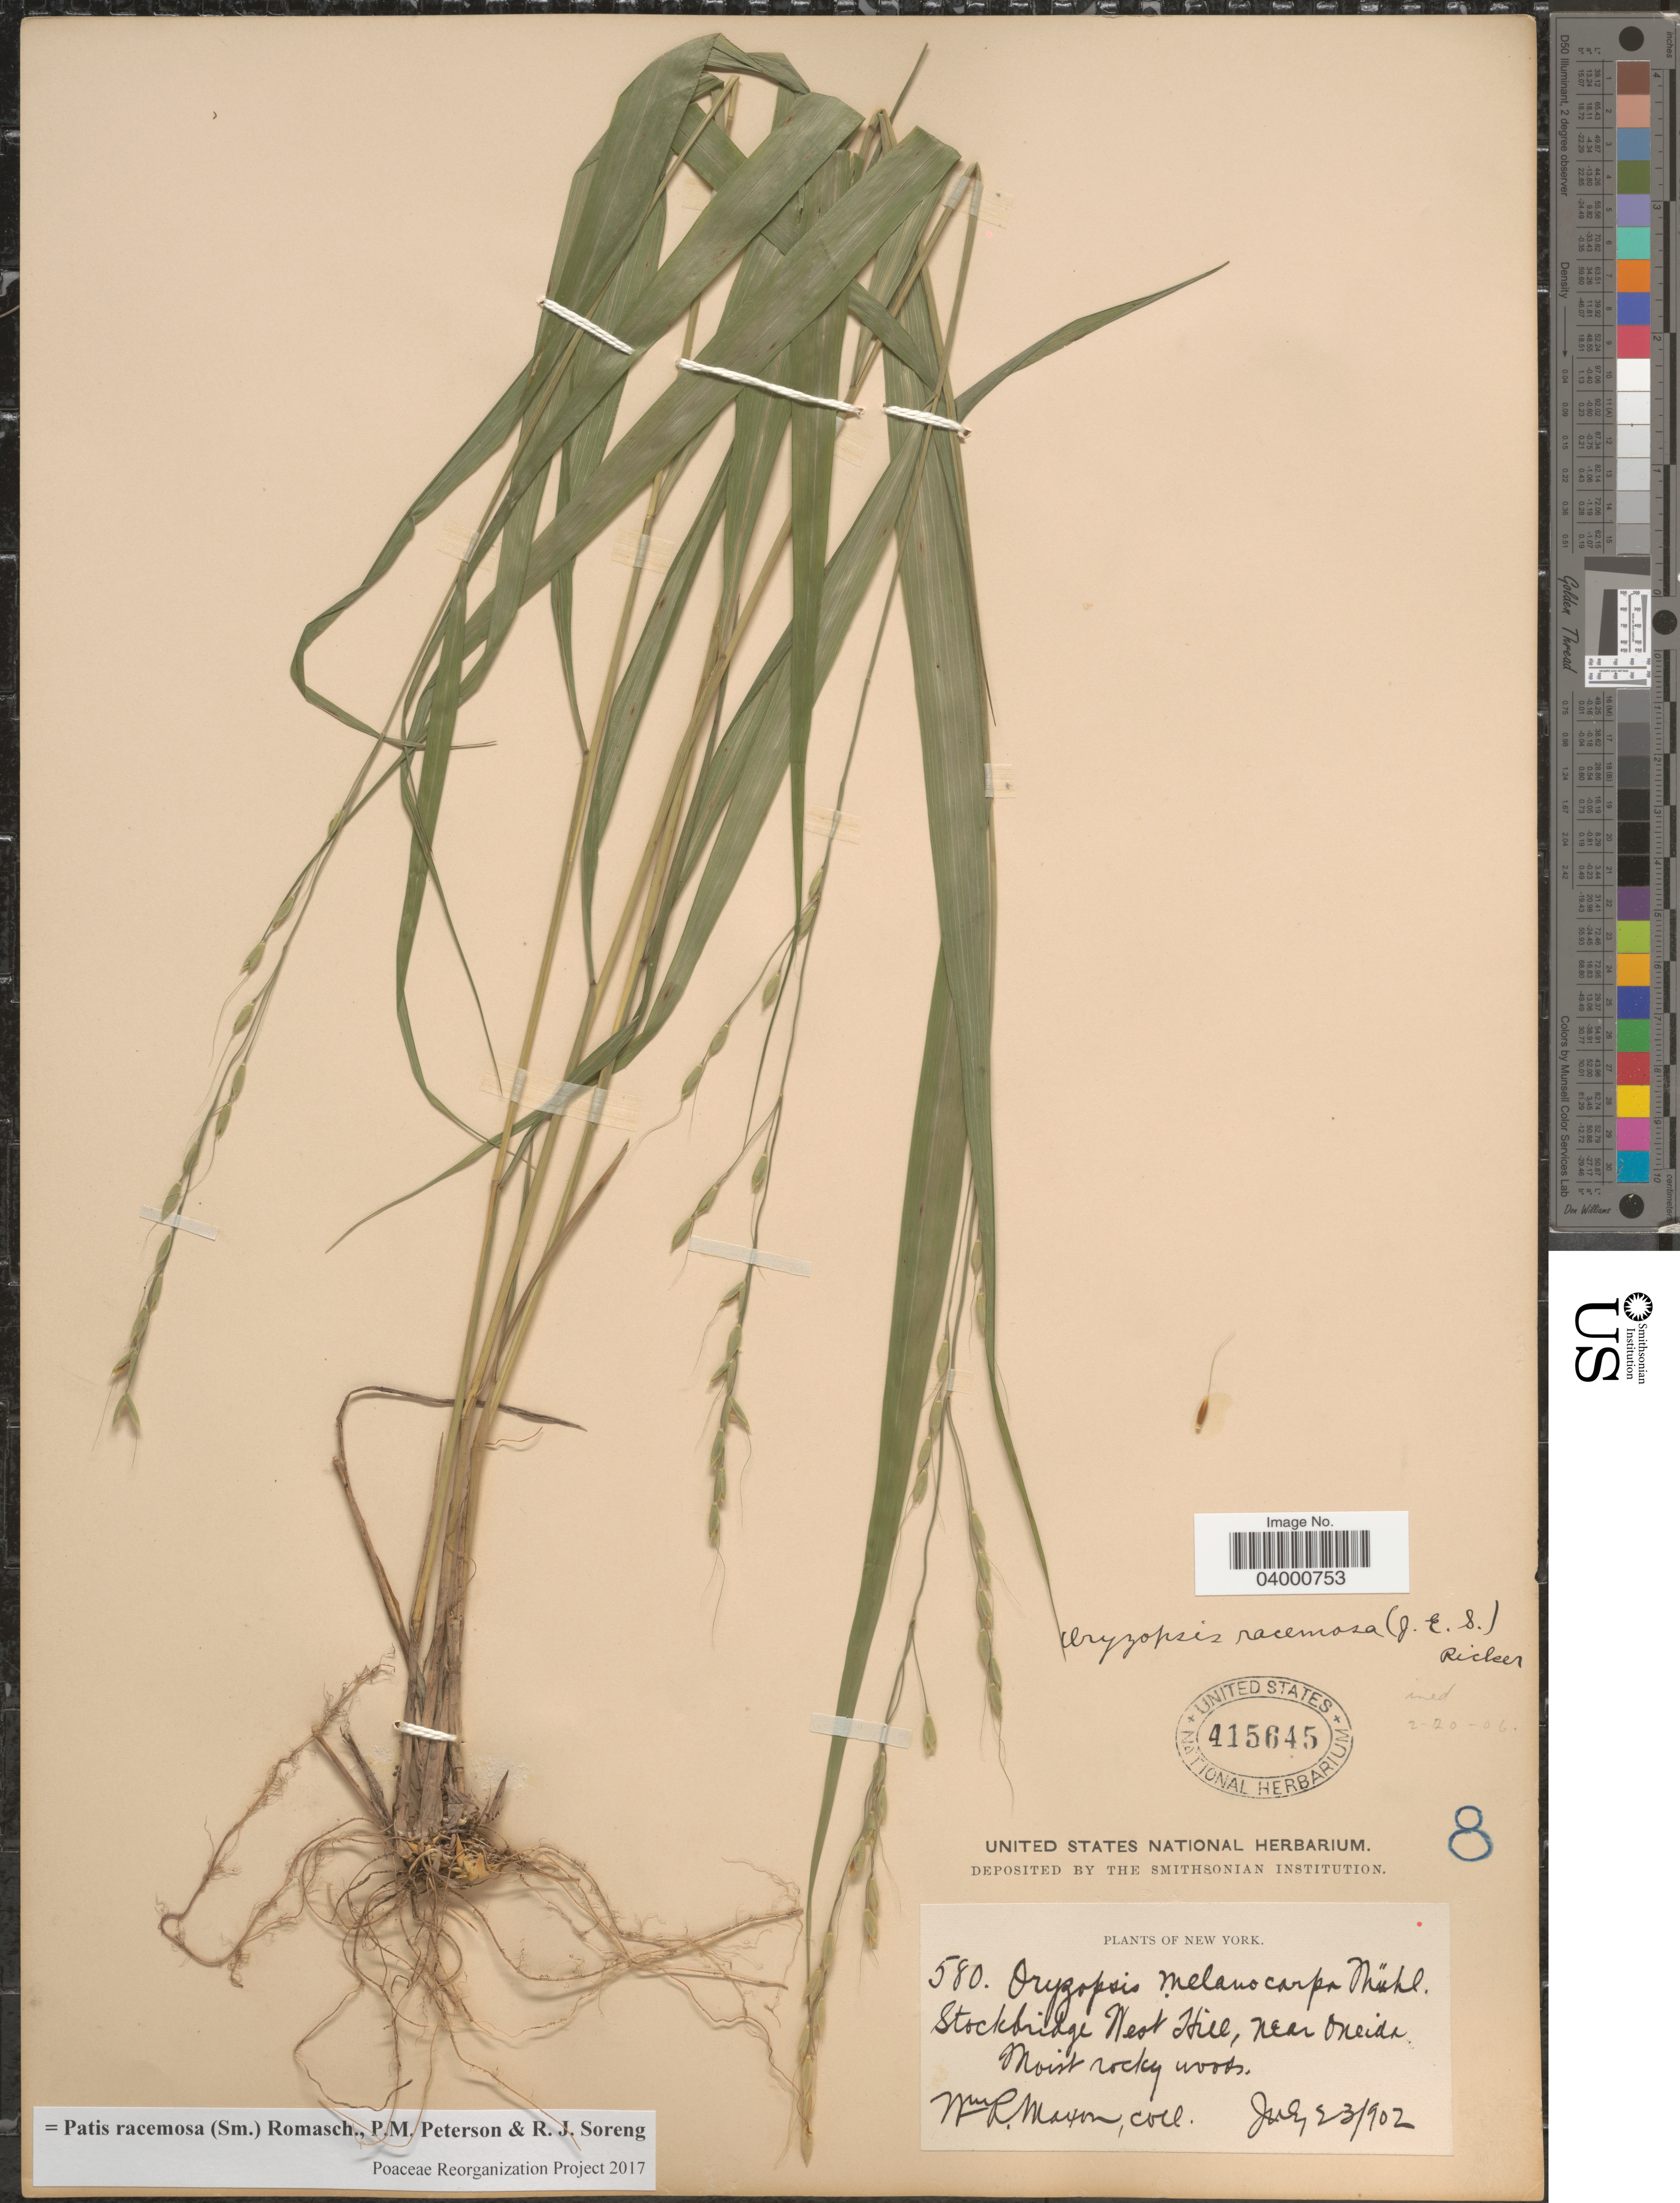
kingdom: Plantae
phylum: Tracheophyta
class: Liliopsida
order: Poales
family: Poaceae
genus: Patis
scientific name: Patis racemosa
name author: (Sm.) Romasch. et al.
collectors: W. R. Maxon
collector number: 580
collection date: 1902-07-23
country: United States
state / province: New York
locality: Stockbridge West Hill, near Oneida.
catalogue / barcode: US 415645